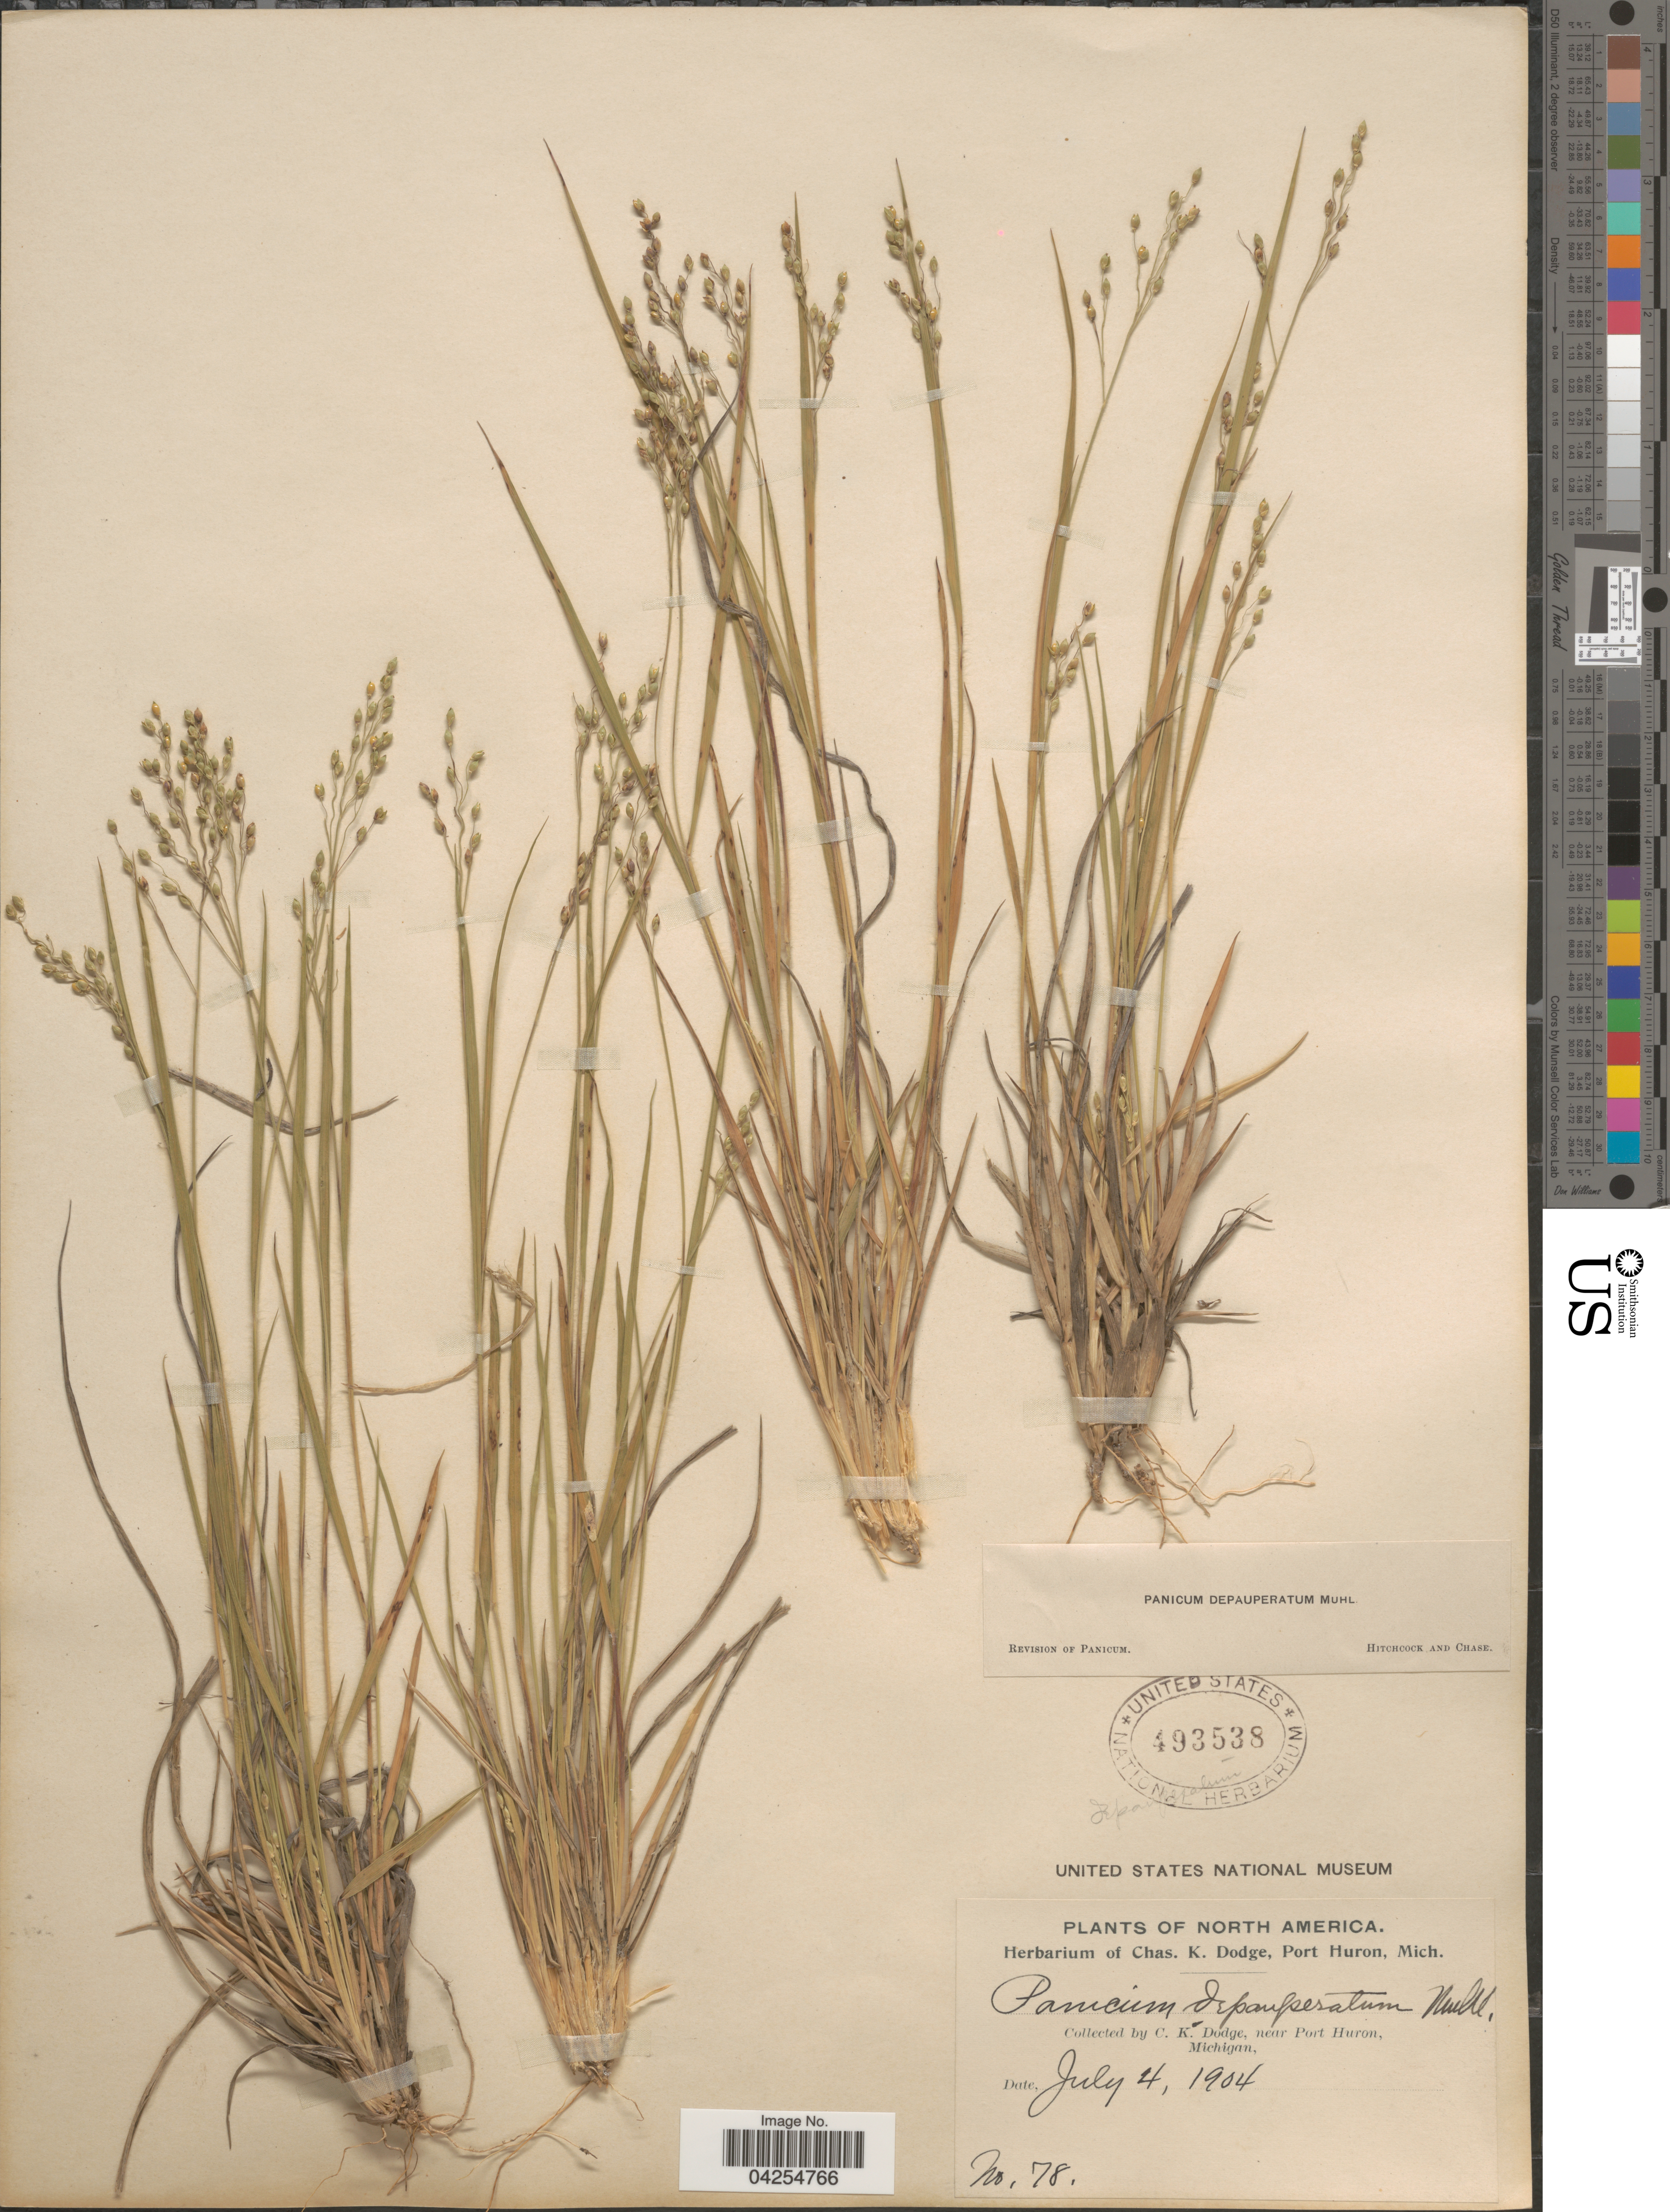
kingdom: Plantae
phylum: Tracheophyta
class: Liliopsida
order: Poales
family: Poaceae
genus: Dichanthelium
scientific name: Dichanthelium depauperatum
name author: (Muhl.) Gould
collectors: C. K. Dodge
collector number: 78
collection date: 1904-07-04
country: United States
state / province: Michigan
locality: Near Port Huron.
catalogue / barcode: US 493538